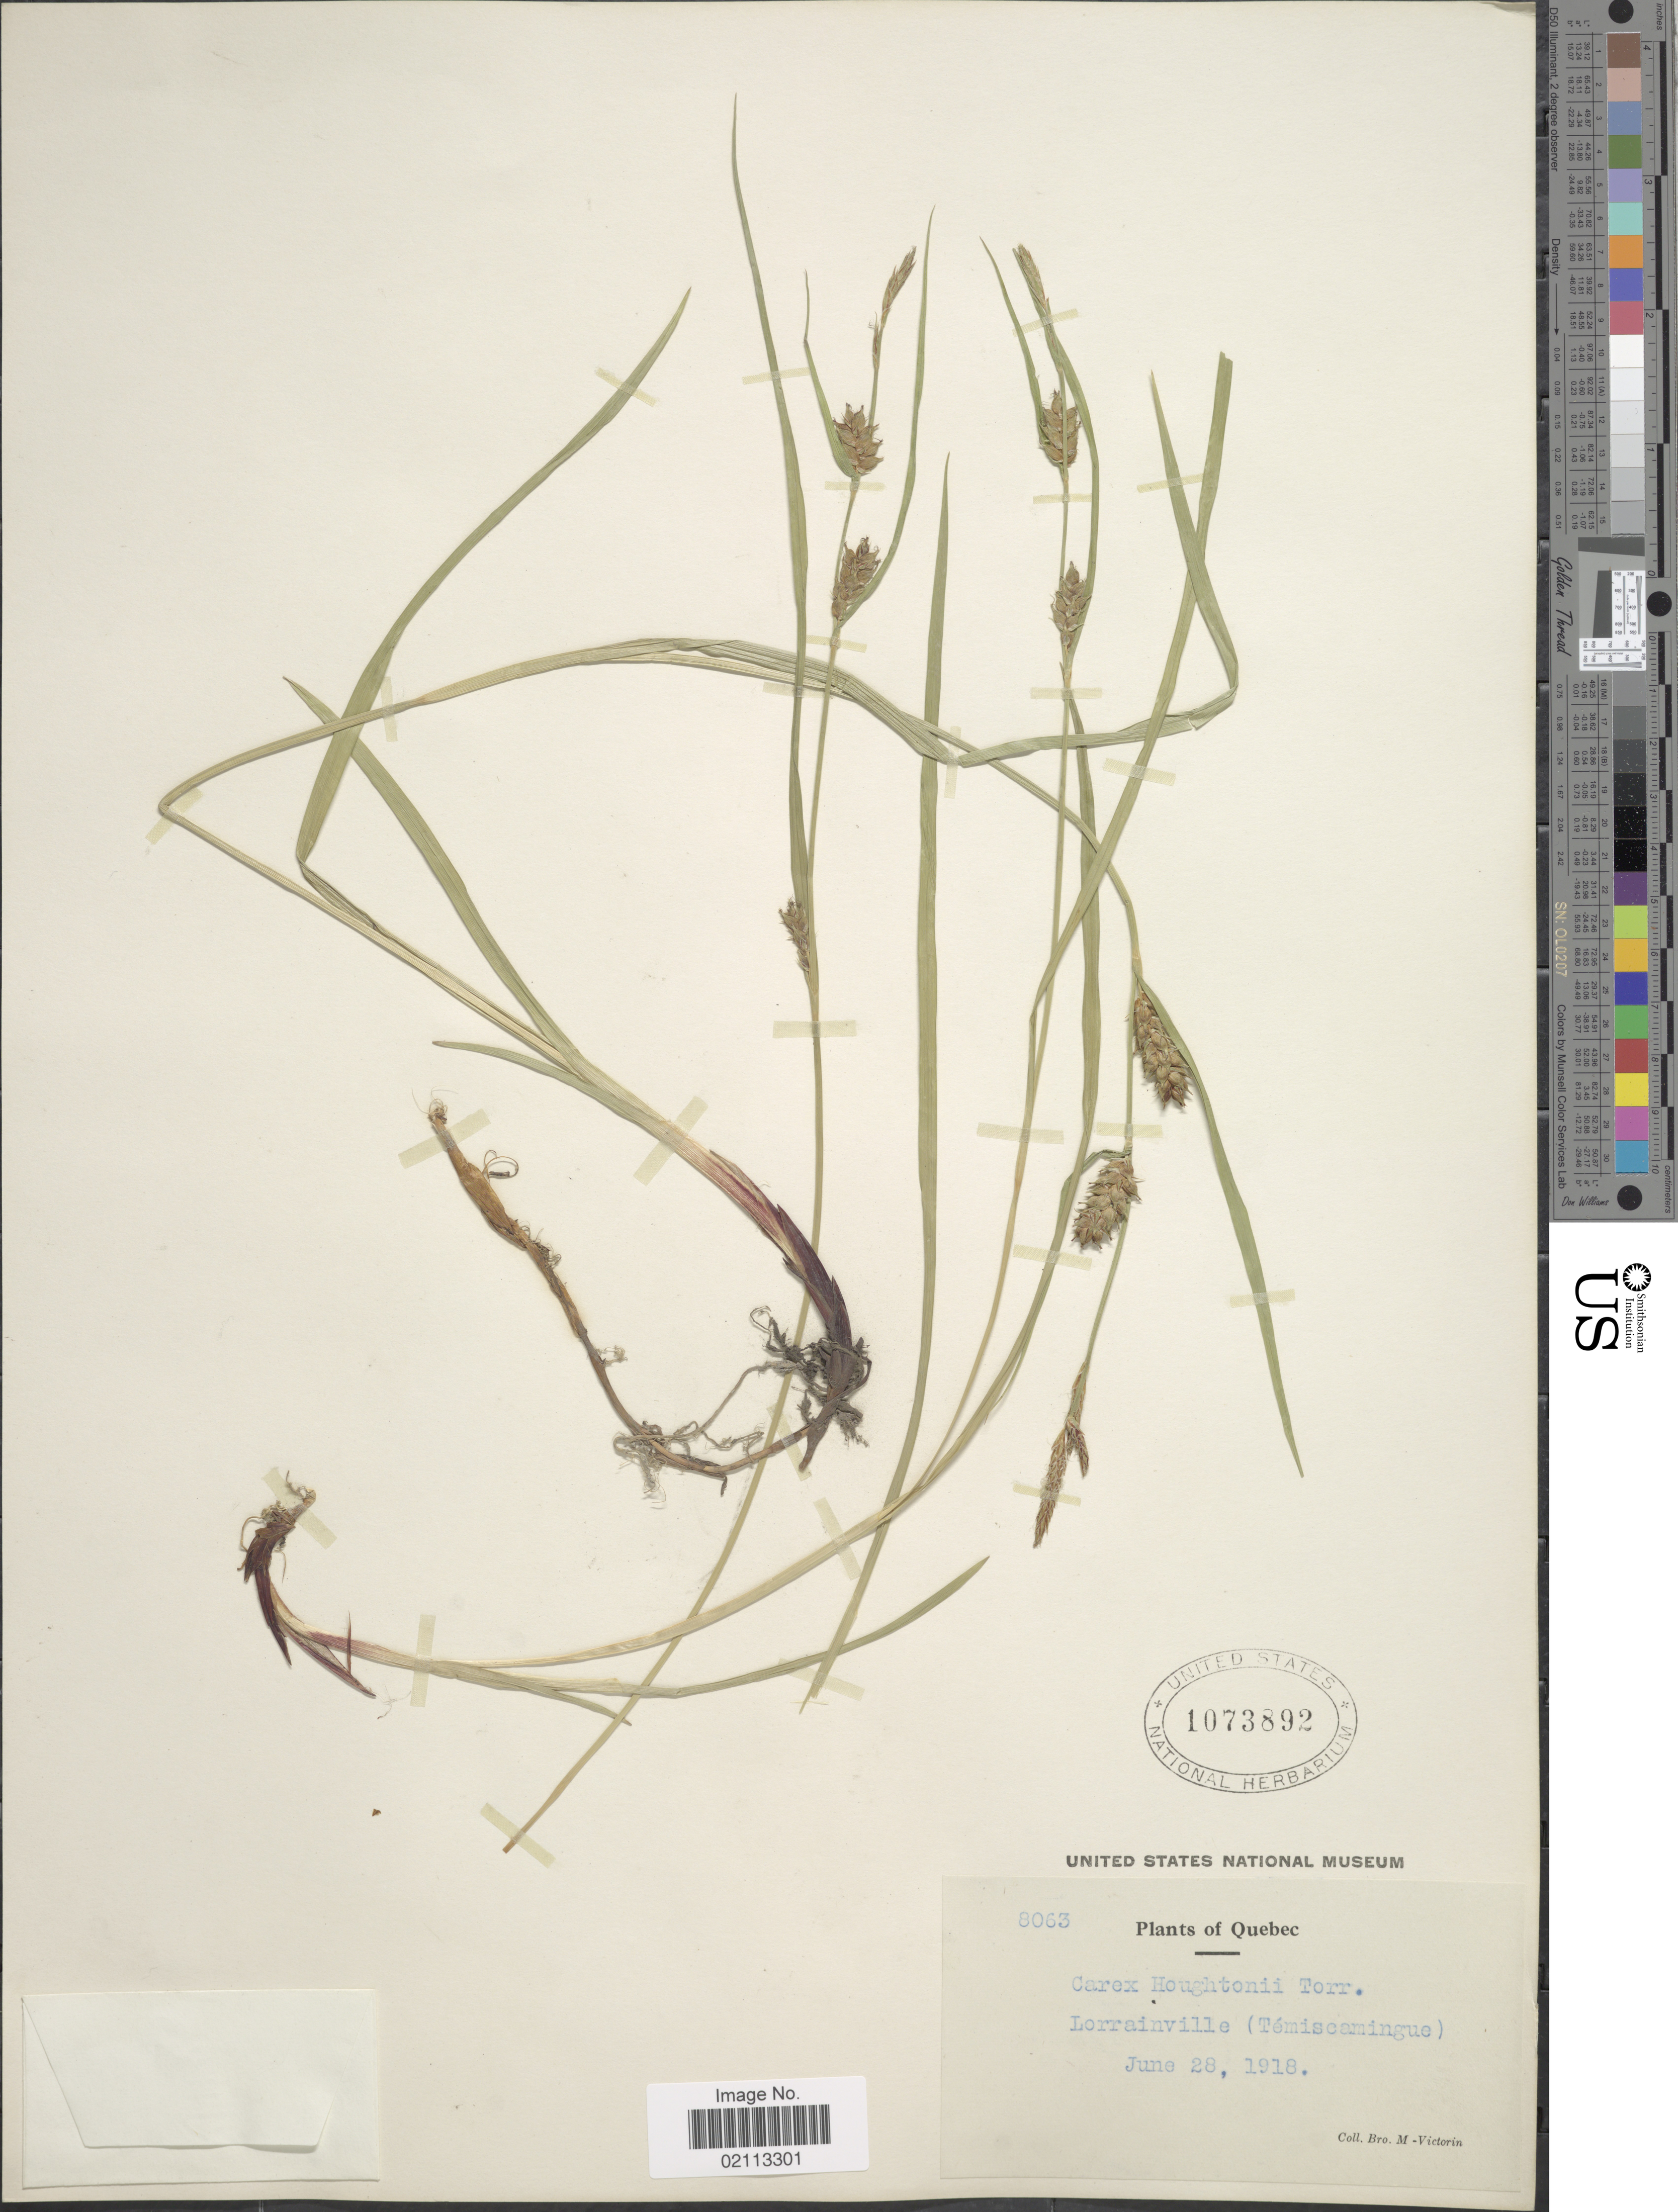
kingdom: Plantae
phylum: Tracheophyta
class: Liliopsida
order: Poales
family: Cyperaceae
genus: Carex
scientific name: Carex houghtoniana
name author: Torr. ex Dewey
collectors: Fr. Marie-Victorin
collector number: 8063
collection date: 1918-06-28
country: Canada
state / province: Quebec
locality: Lorrainville (Témiscamingue)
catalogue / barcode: US 1073892